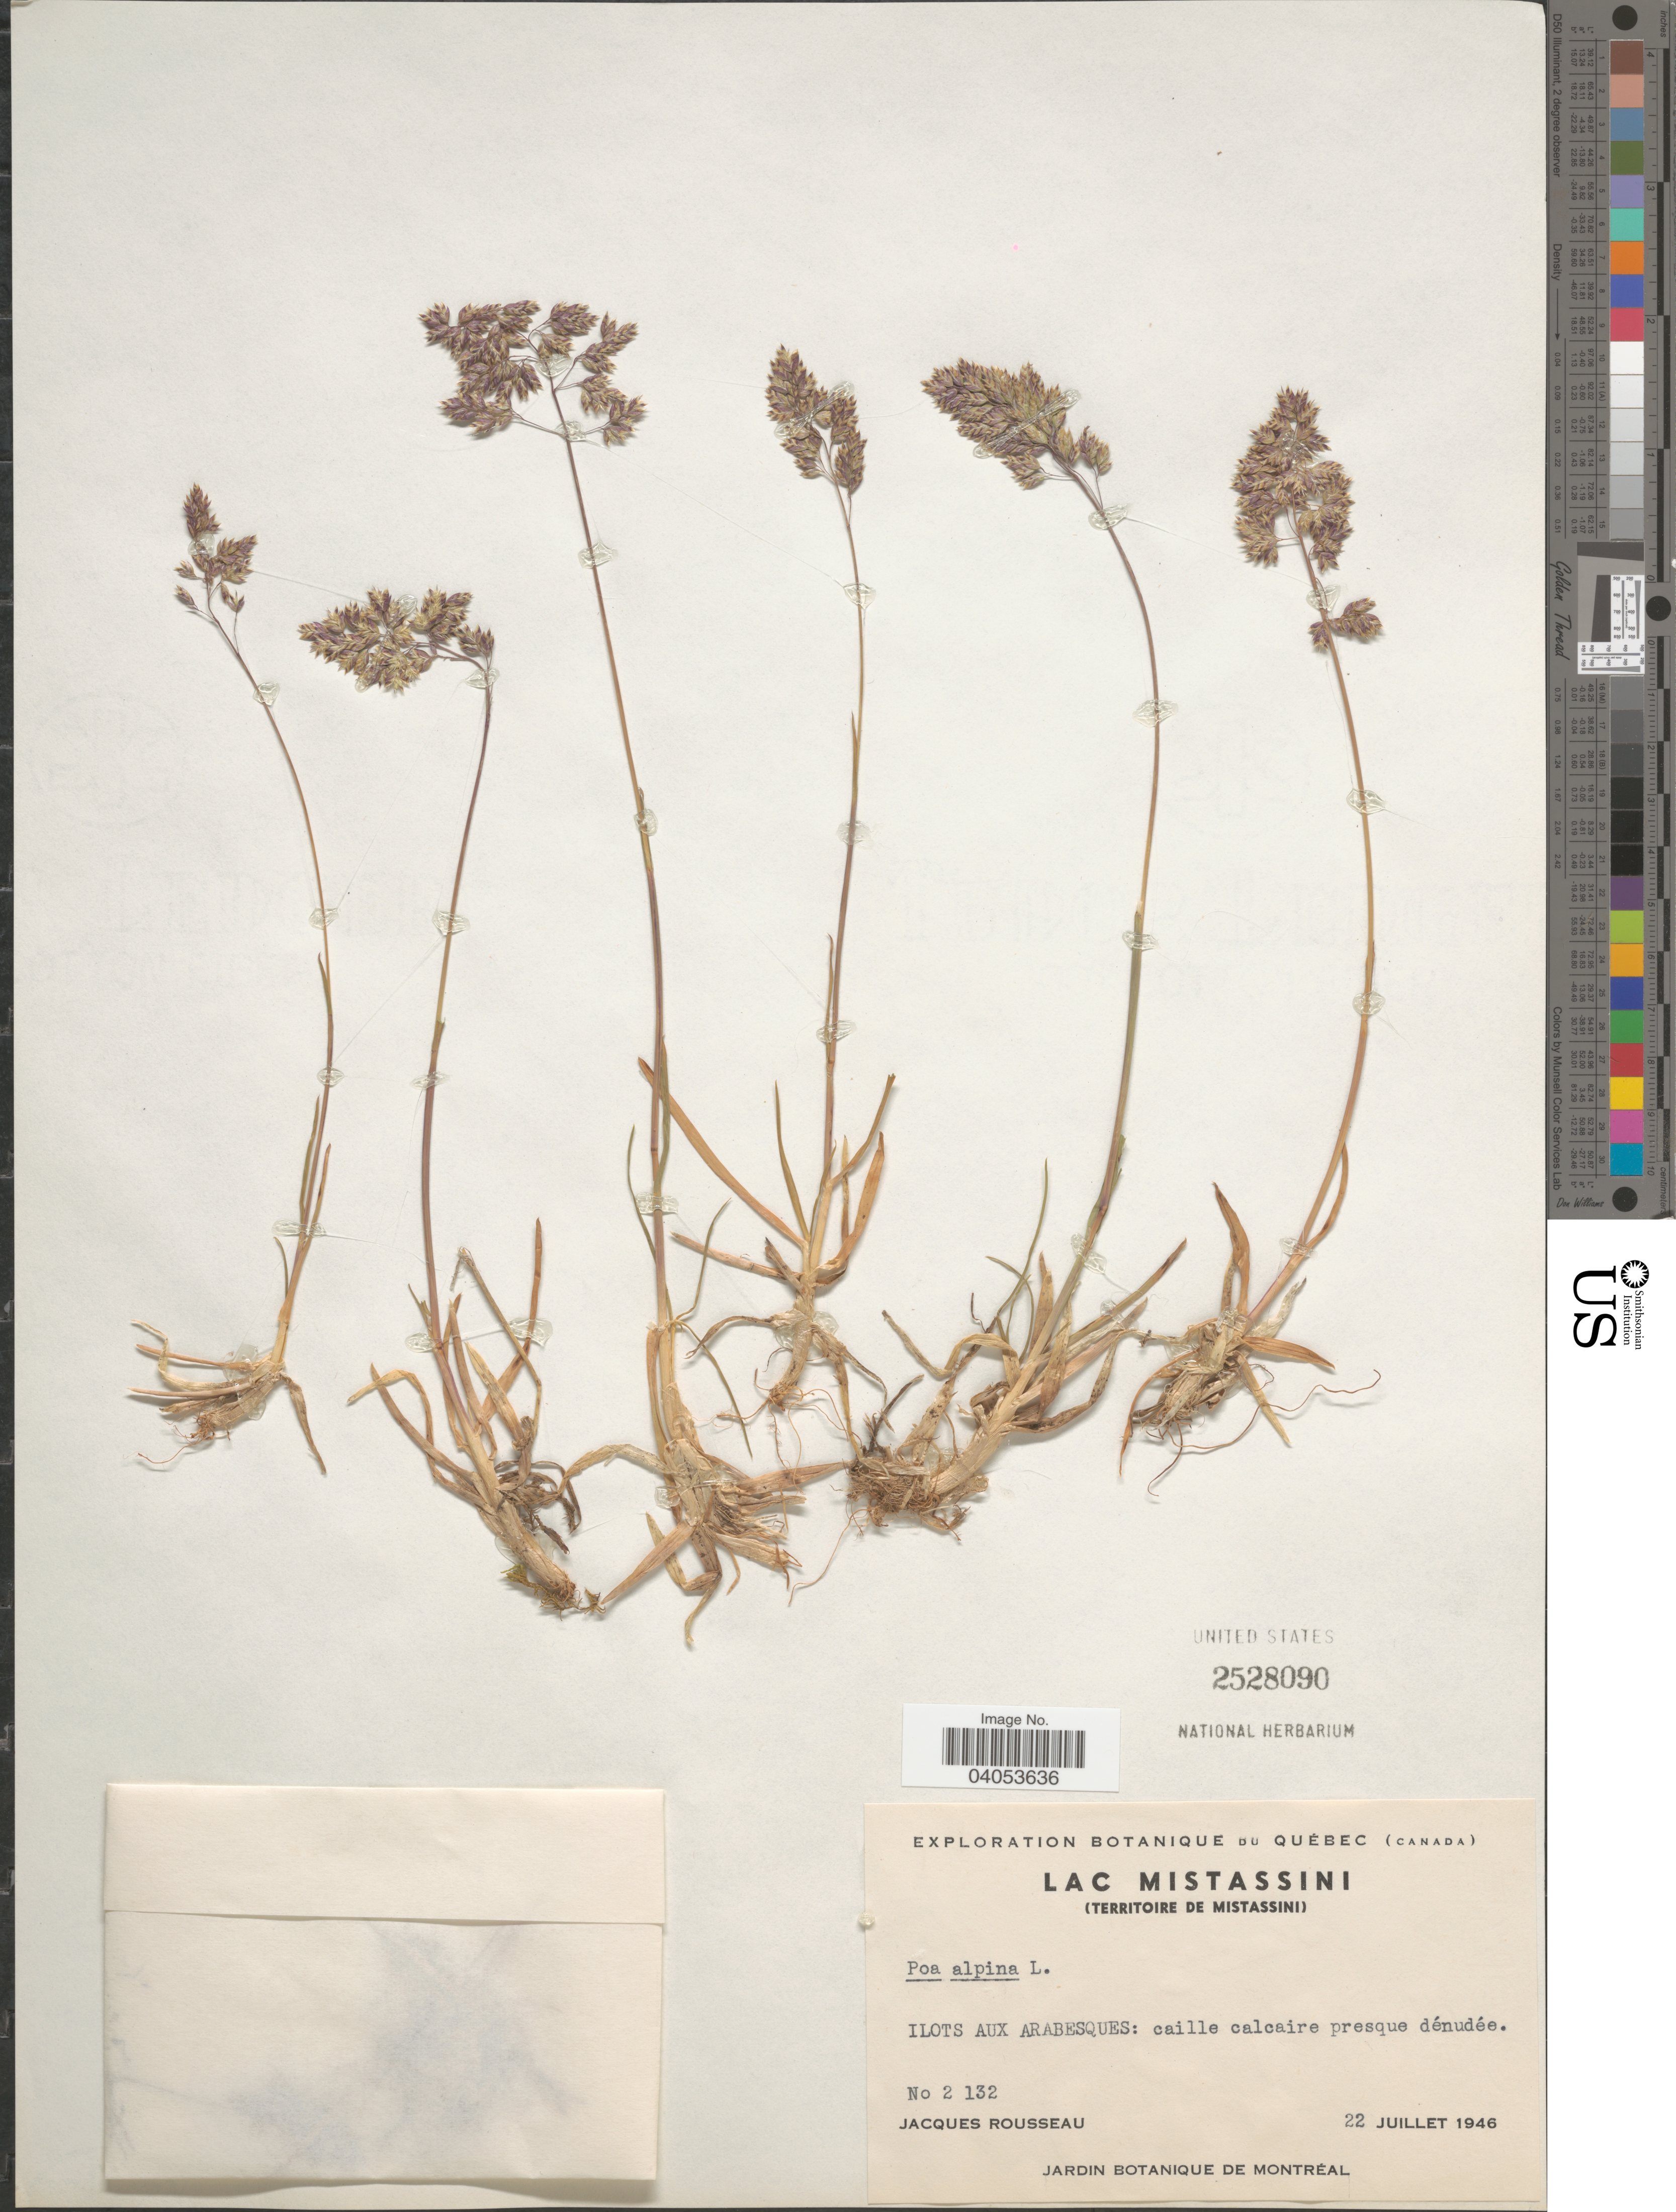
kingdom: Plantae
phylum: Tracheophyta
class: Liliopsida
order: Poales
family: Poaceae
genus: Poa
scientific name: Poa alpina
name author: L.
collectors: J. Rousseau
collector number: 2132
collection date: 1946-07-22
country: Canada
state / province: Quebec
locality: Lac Mistassini (Territoire de Mistassini). Ilots aux Arabesques.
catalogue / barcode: US 2528090